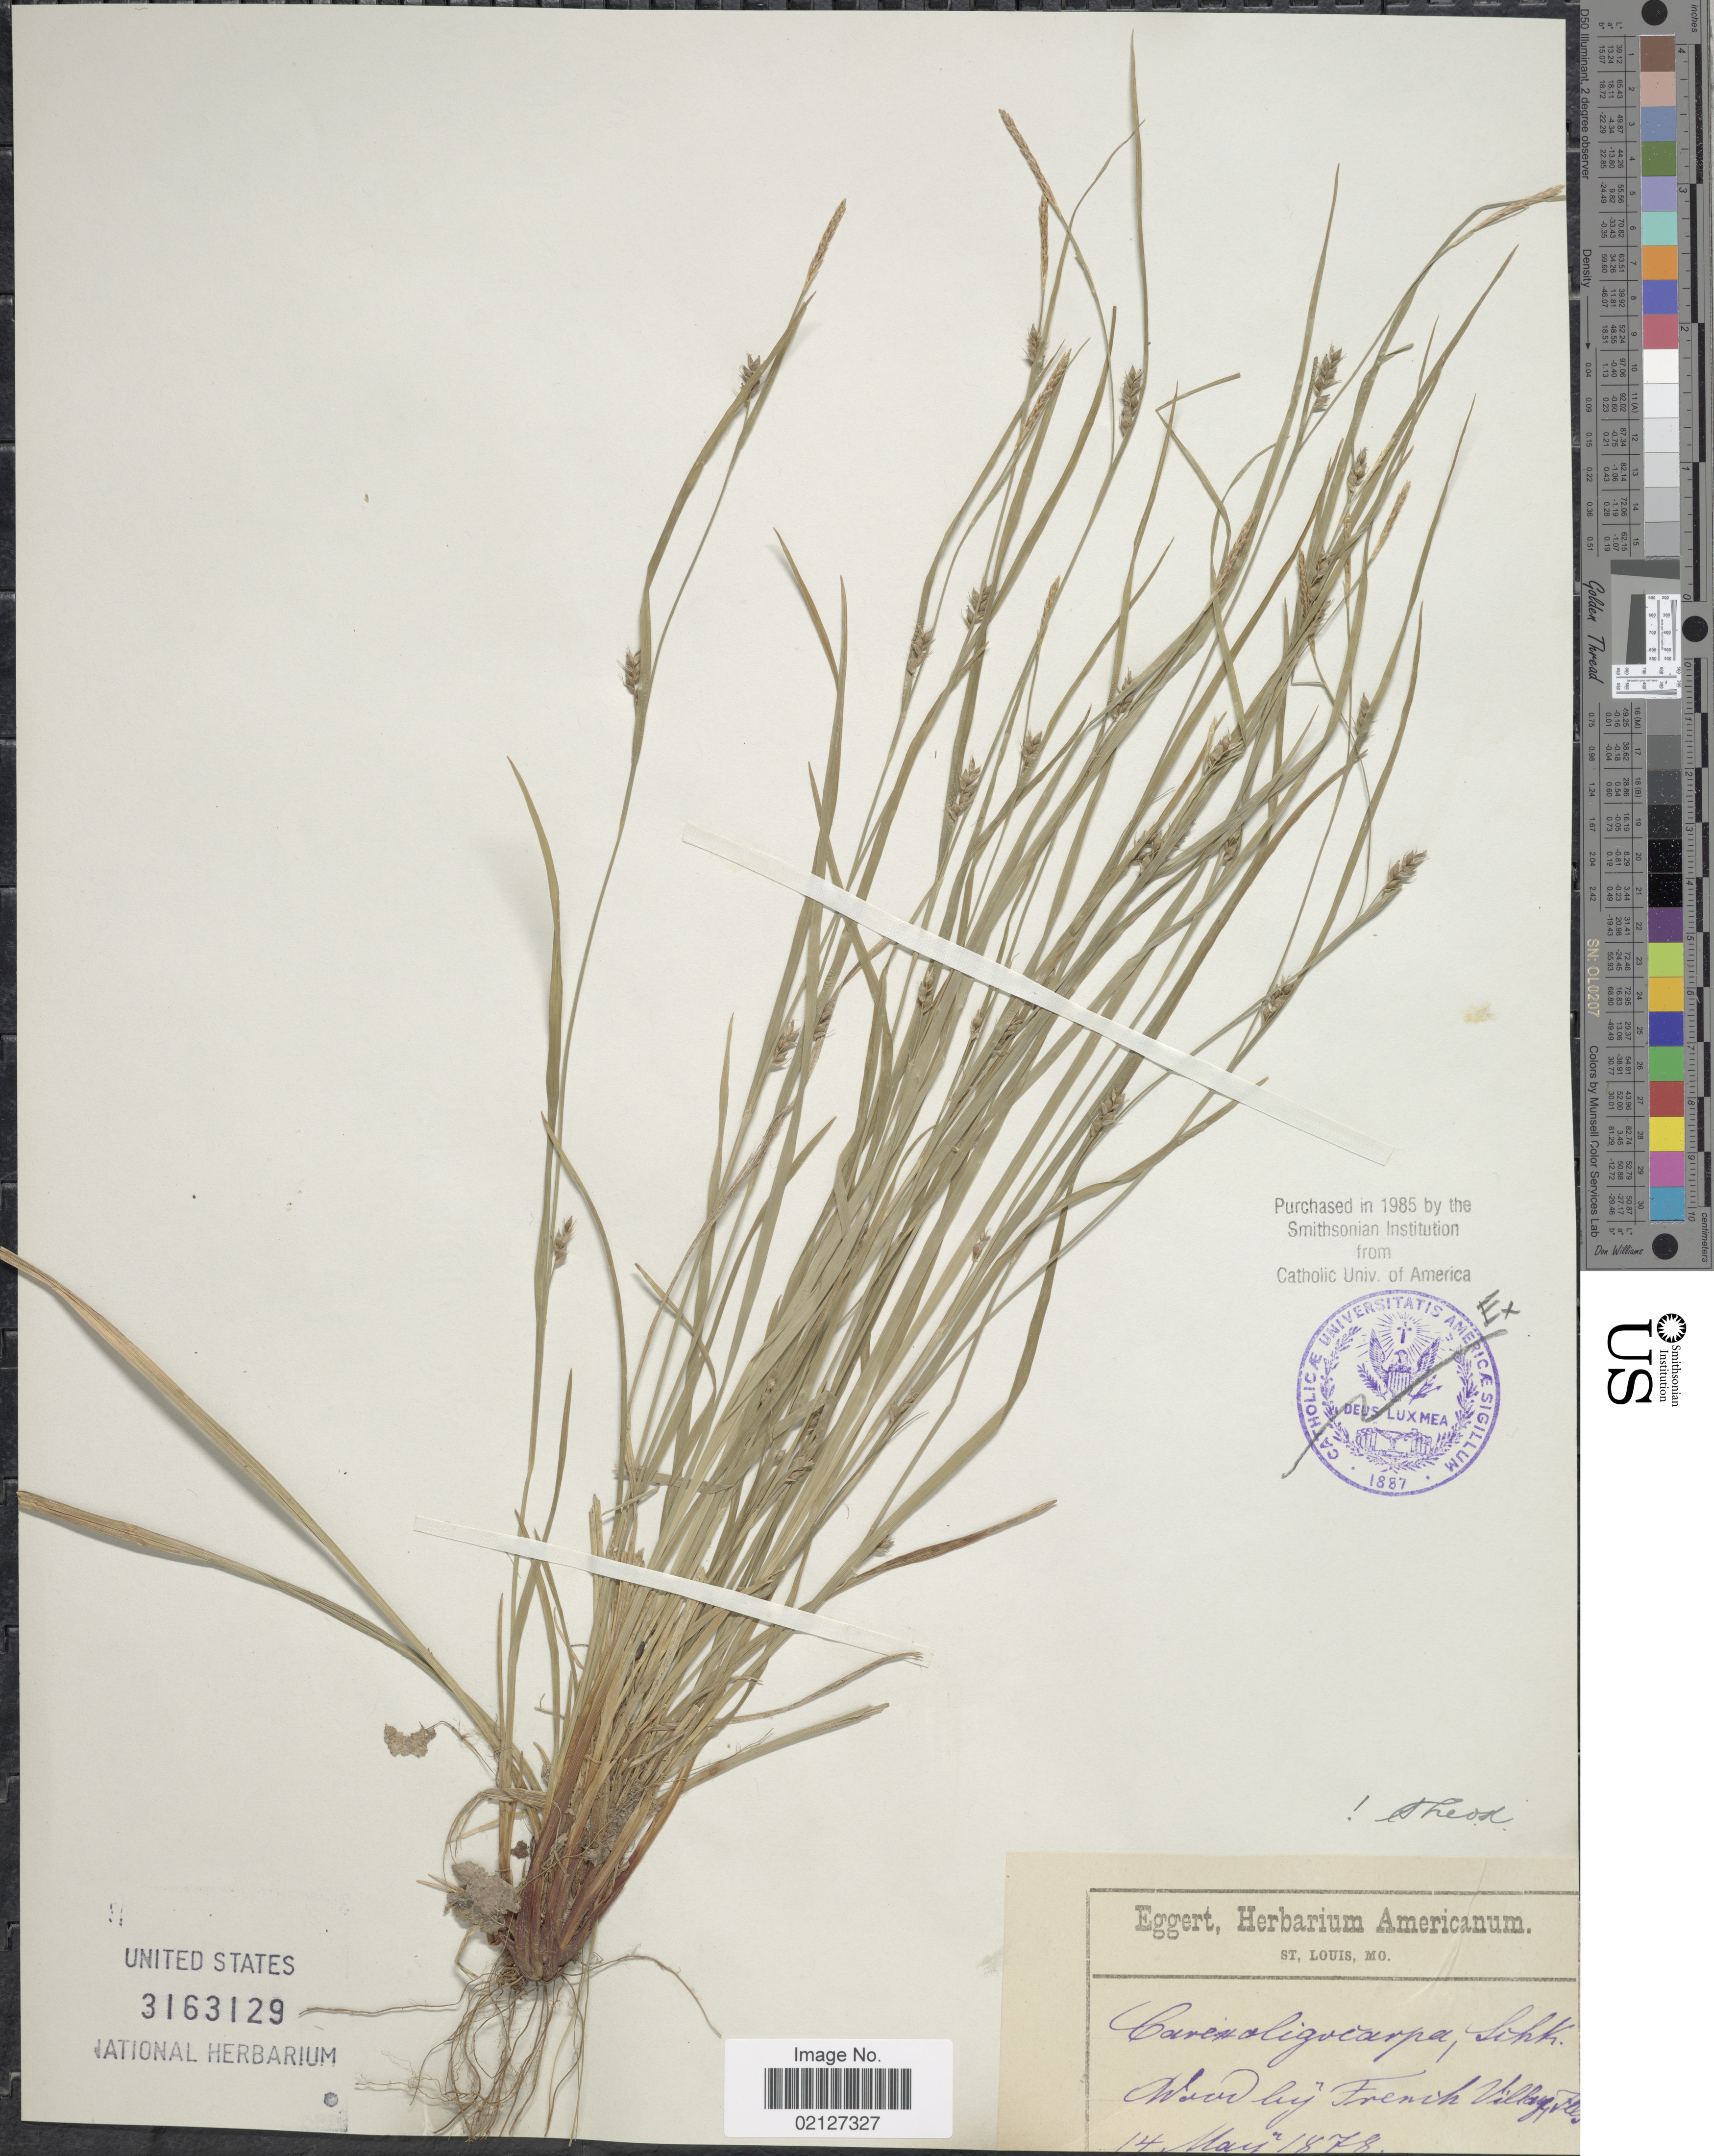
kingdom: Plantae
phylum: Tracheophyta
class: Liliopsida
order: Poales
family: Cyperaceae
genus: Carex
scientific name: Carex oligocarpa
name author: Willd.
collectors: Eggert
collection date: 1878-05-14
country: United States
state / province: Illinois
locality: French Village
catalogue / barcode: US 3163129